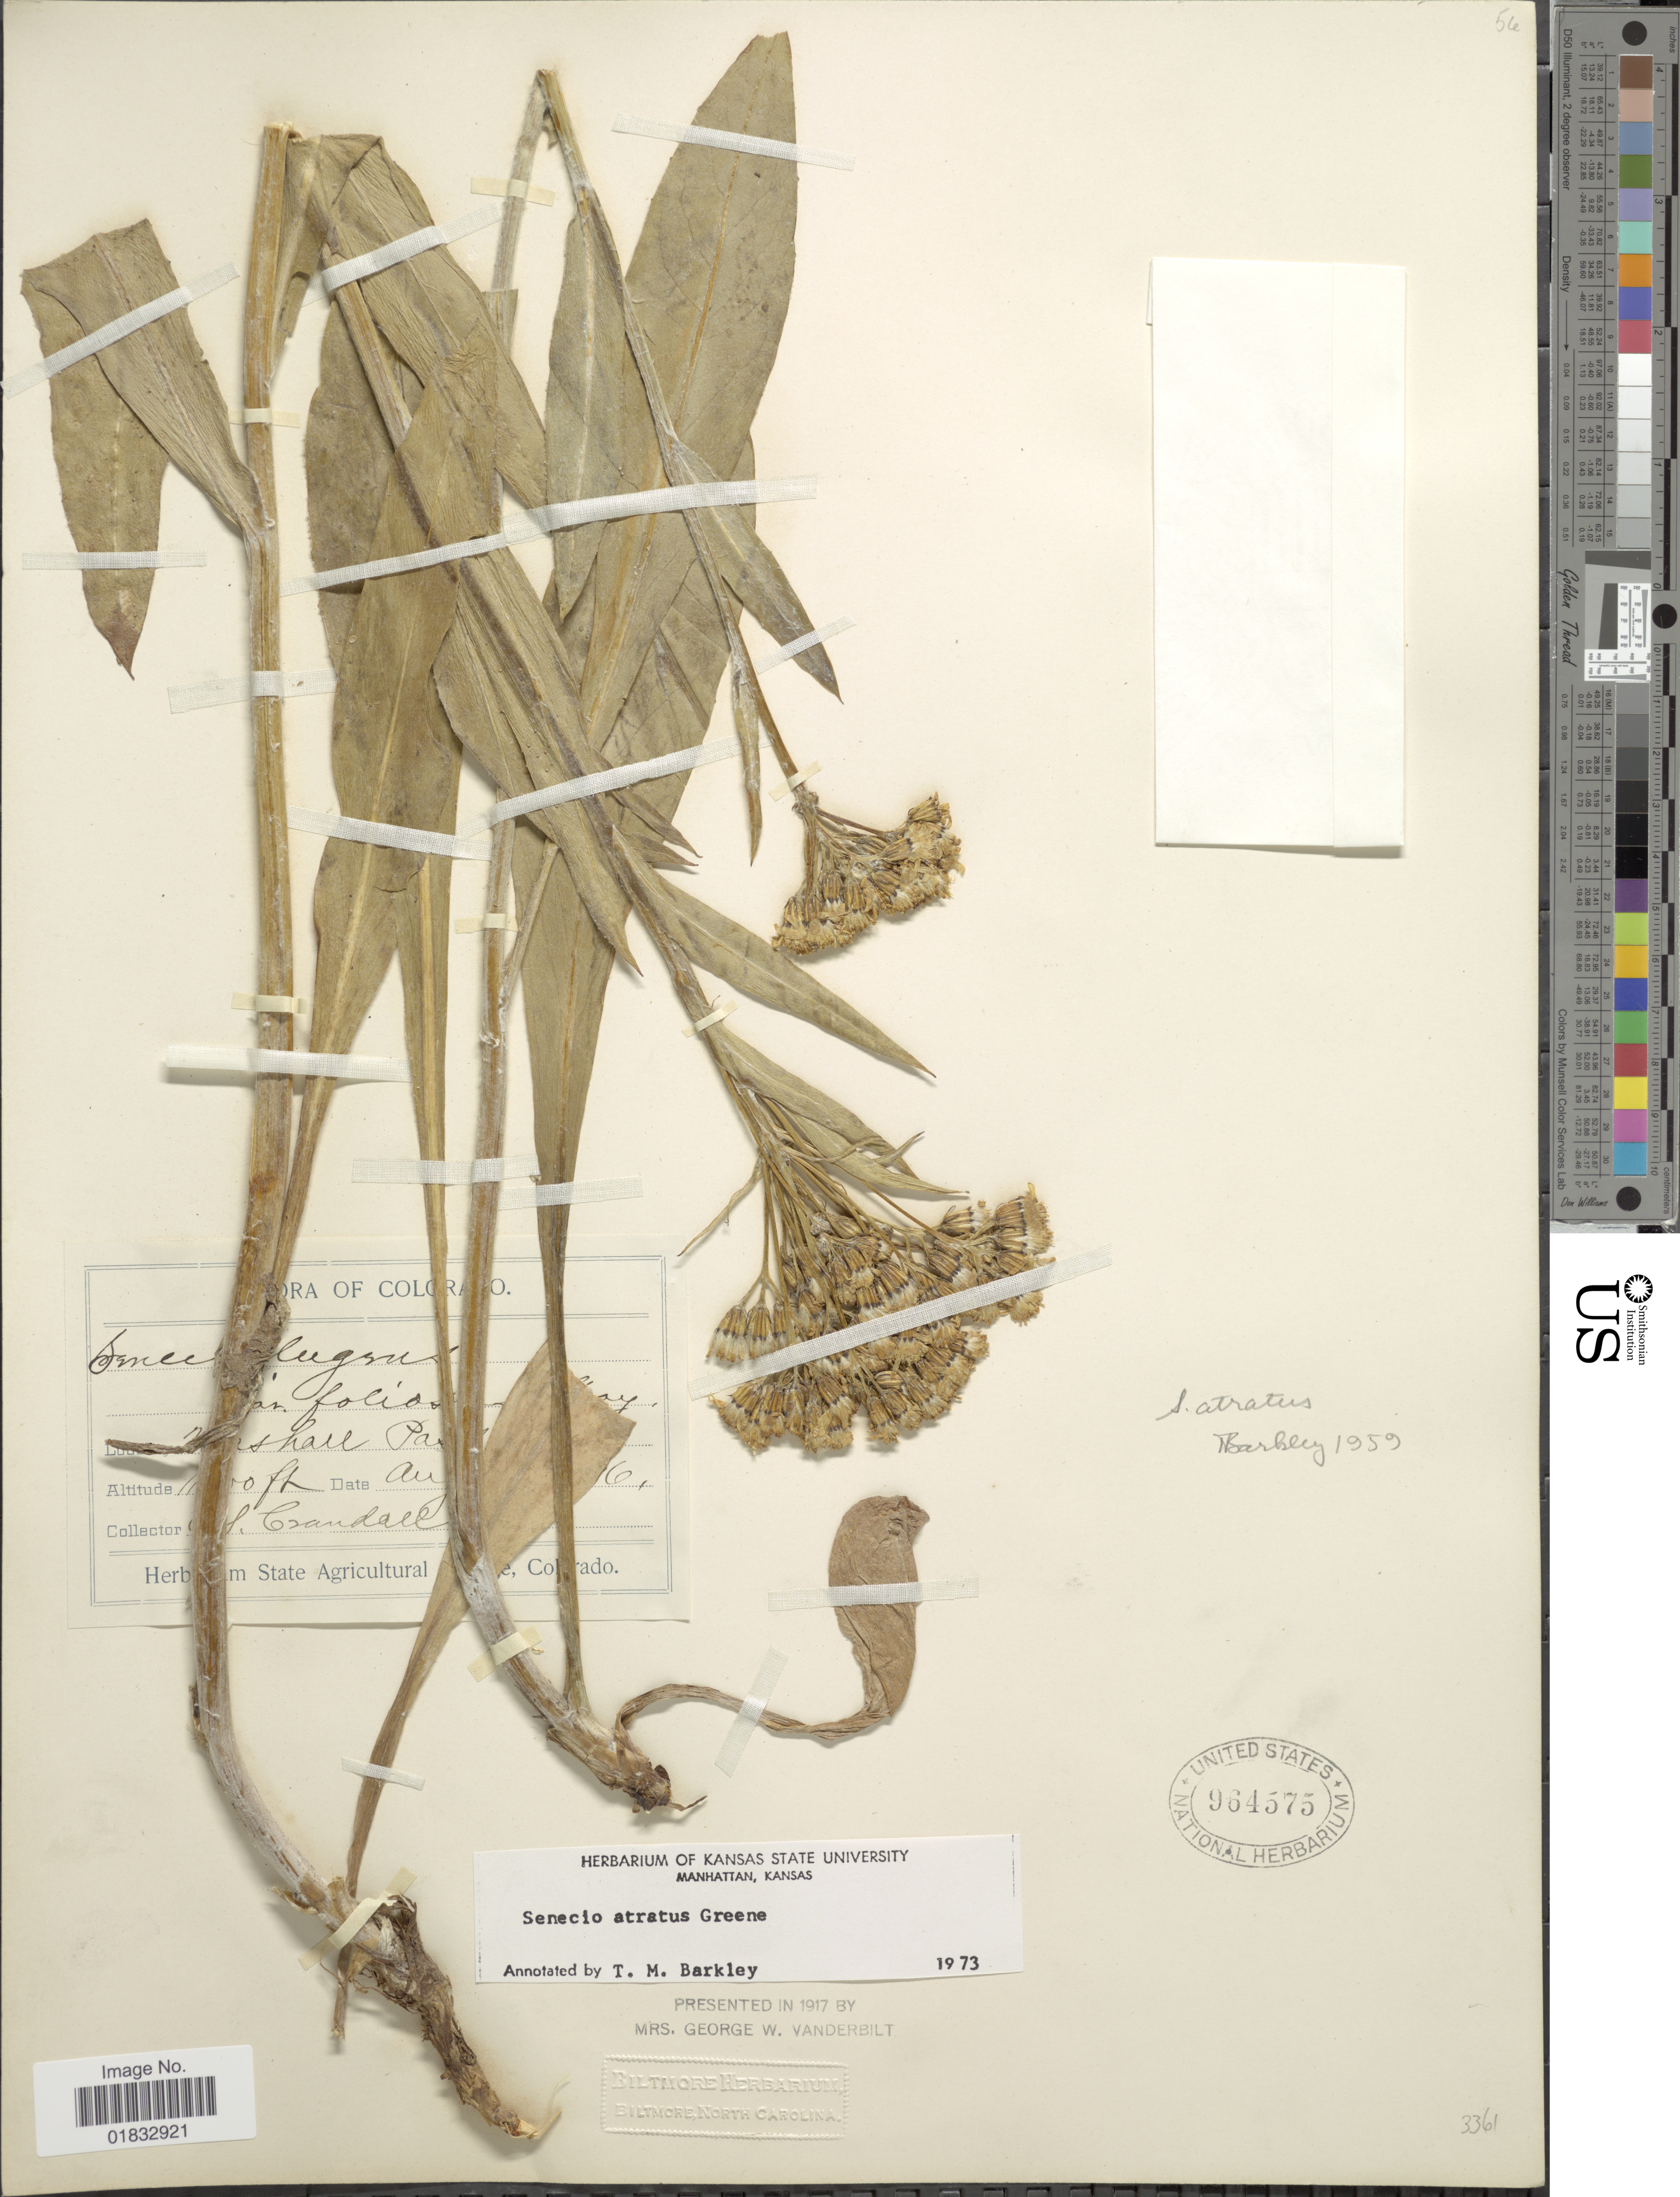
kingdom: Plantae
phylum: Tracheophyta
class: Magnoliopsida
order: Asterales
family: Asteraceae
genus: Senecio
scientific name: Senecio atratus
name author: Greene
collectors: C. Crandall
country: United States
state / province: Colorado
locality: [illegible text]shall Pa[illegible text]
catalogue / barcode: US 964575